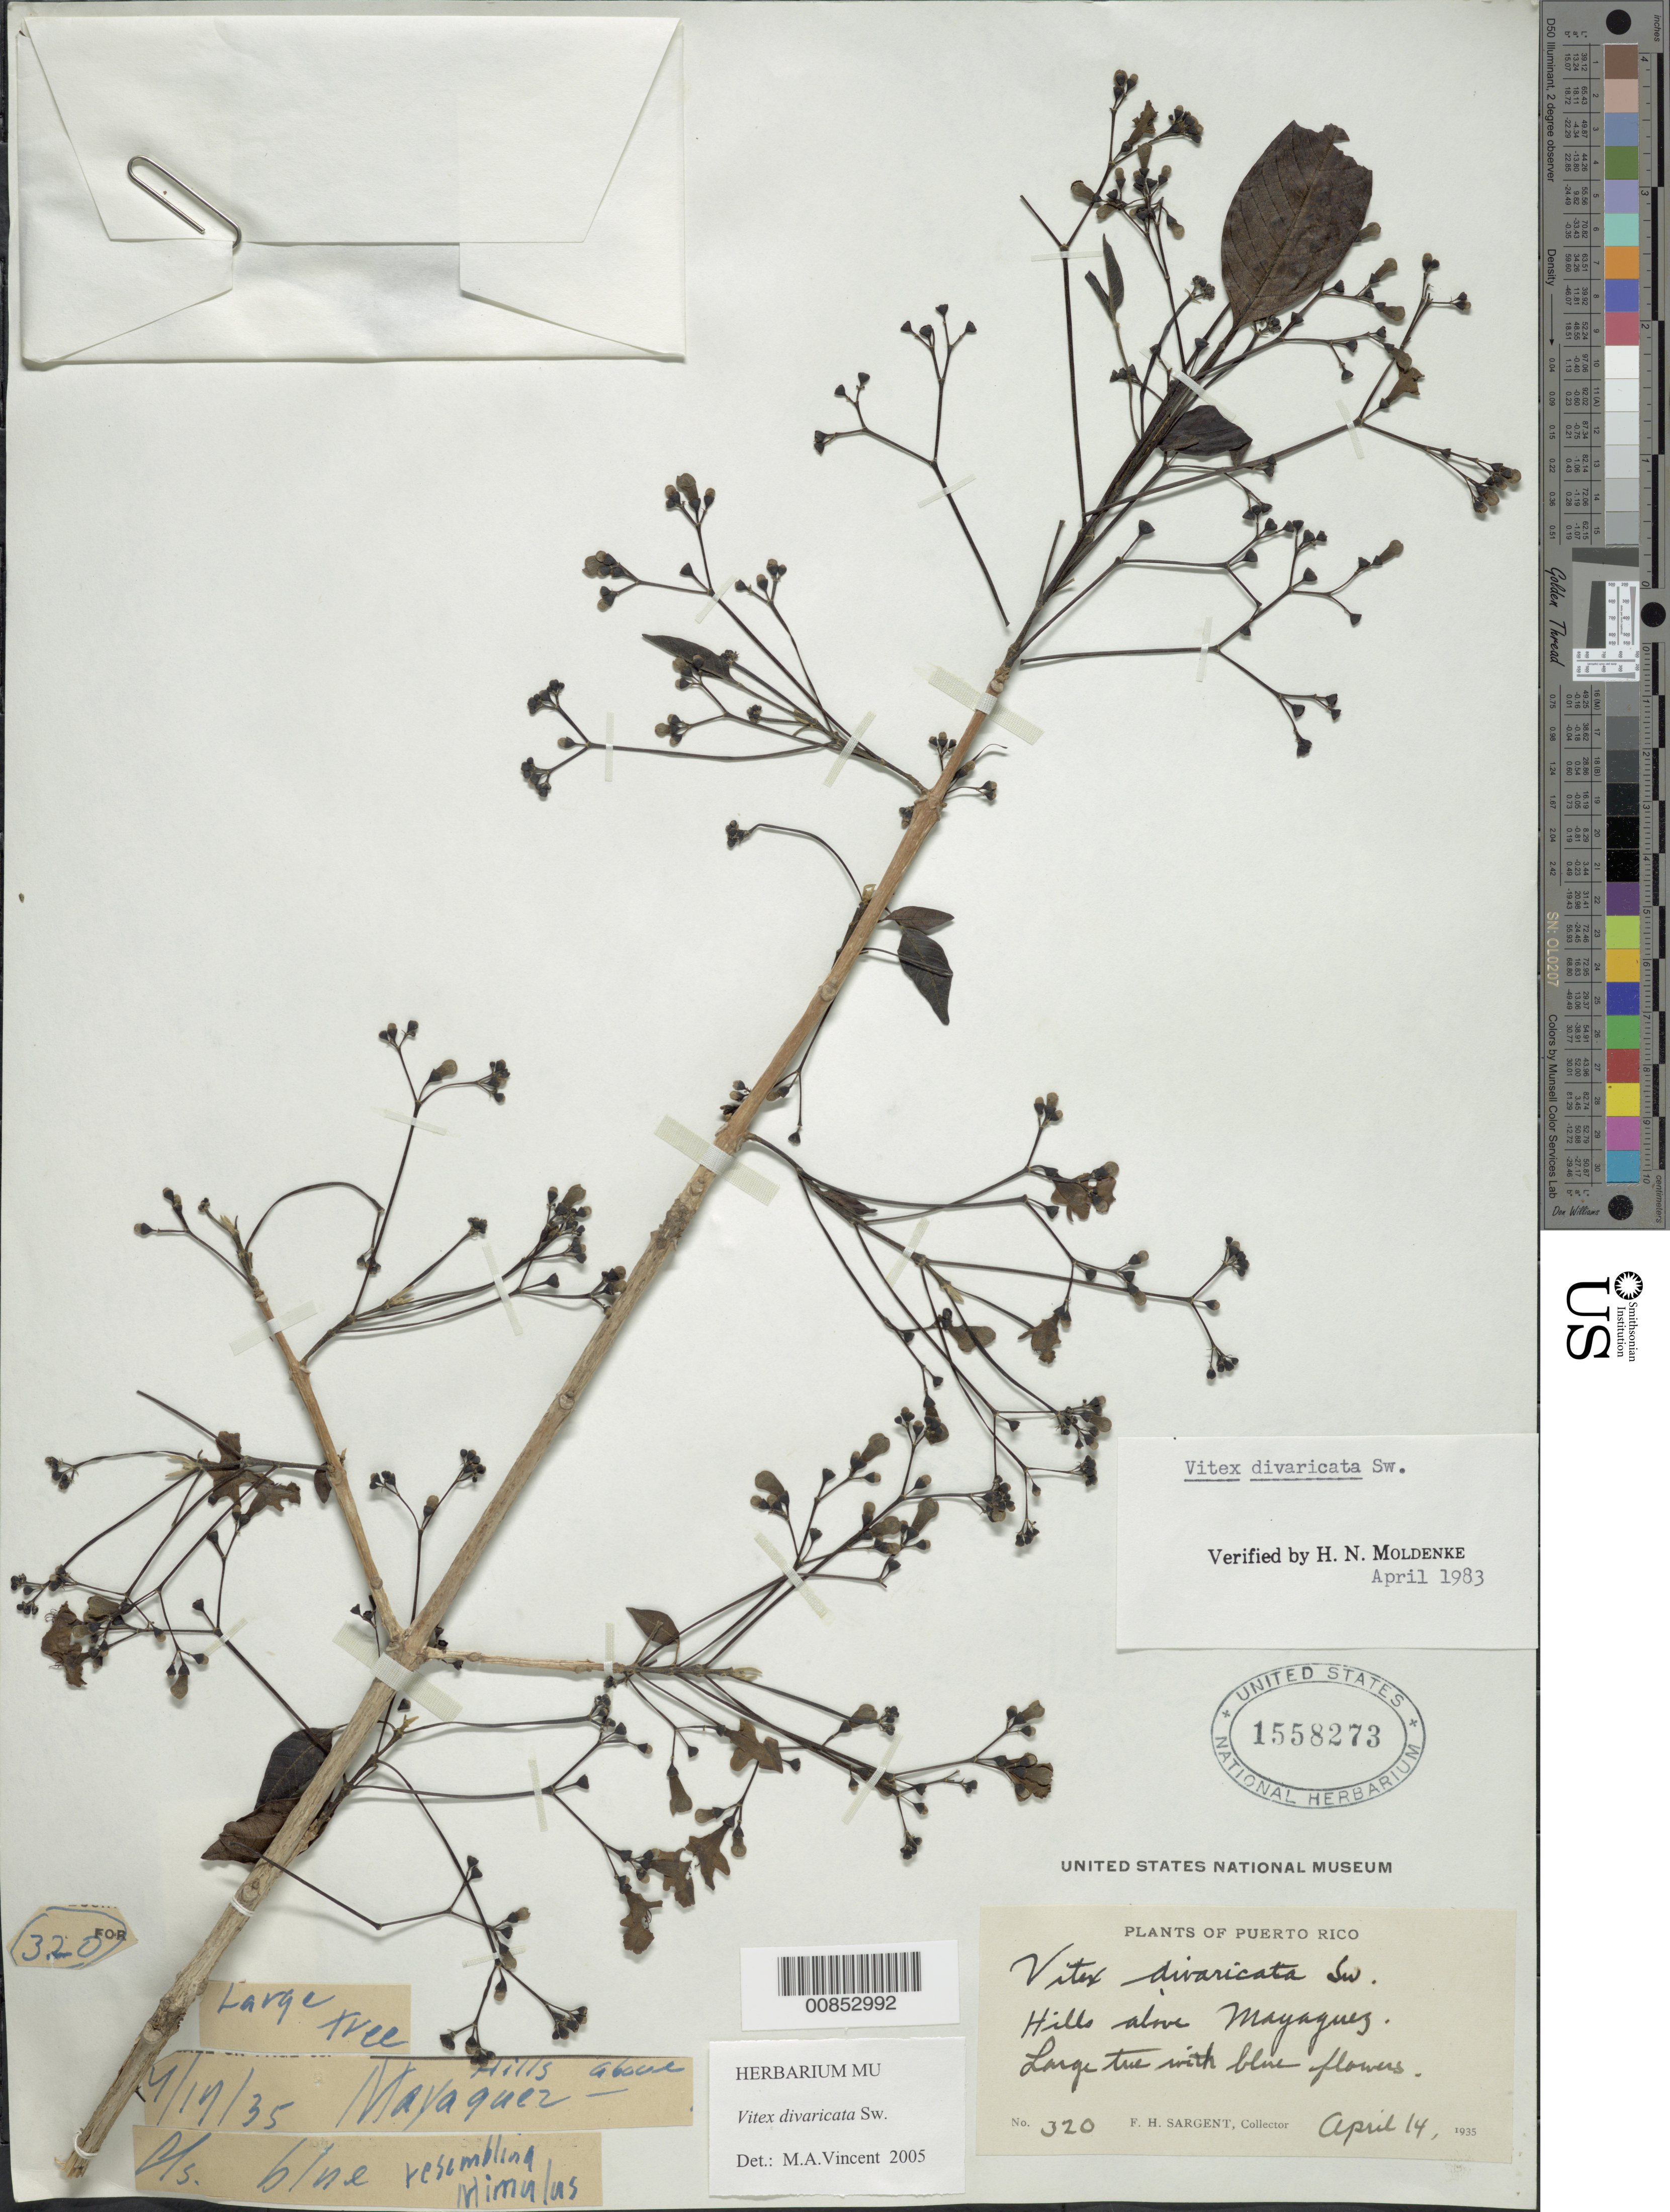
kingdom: Plantae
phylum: Tracheophyta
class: Magnoliopsida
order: Lamiales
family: Lamiaceae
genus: Vitex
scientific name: Vitex divaricata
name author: Sw.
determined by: Vincent, Michael A.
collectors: F. H. Sargent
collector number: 320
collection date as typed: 14 Apr 1935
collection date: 1935-04-14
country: Puerto Rico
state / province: Mayagüez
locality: hills above Mayaguez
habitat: hills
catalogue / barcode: US 1558273